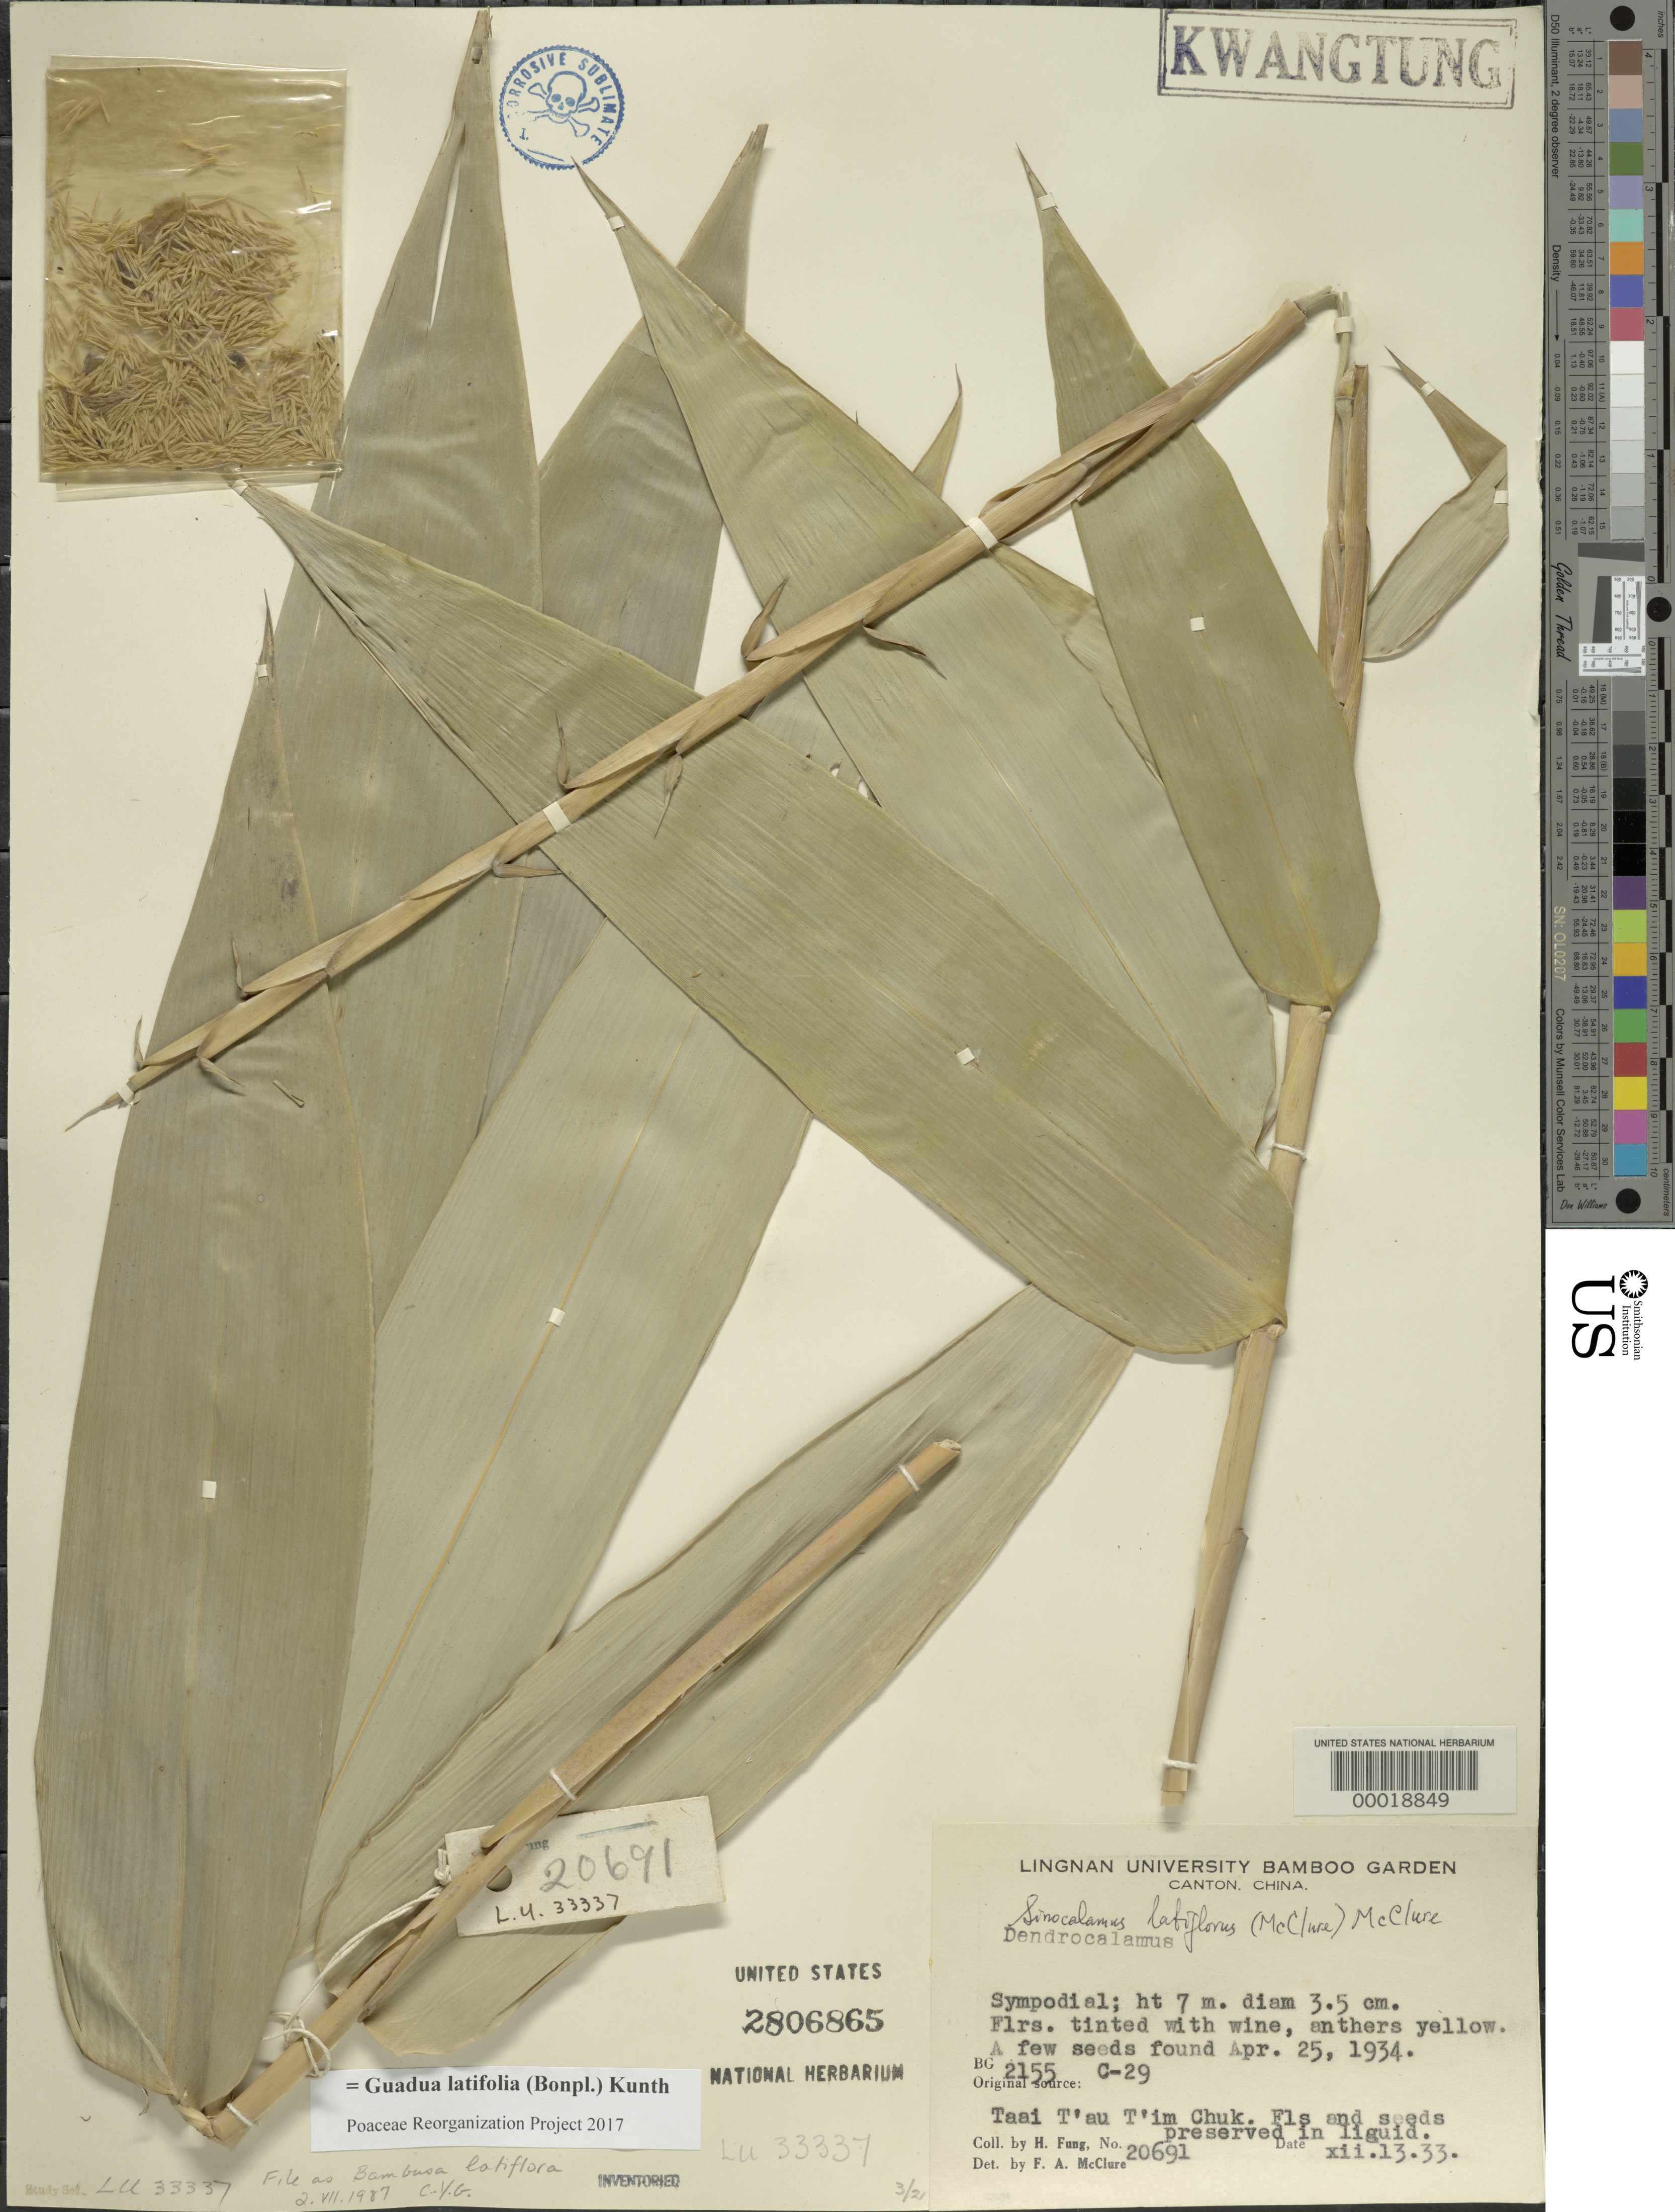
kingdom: Plantae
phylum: Tracheophyta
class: Liliopsida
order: Poales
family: Poaceae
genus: Guadua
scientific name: Guadua latifolia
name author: (Bonpl.) Kunth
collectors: H. L. Fung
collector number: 20691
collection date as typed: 13 Dec 1933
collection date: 1933-12-13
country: China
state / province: Guangdong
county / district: Lung-men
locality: Naam Taam Tsuen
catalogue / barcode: US 2806865